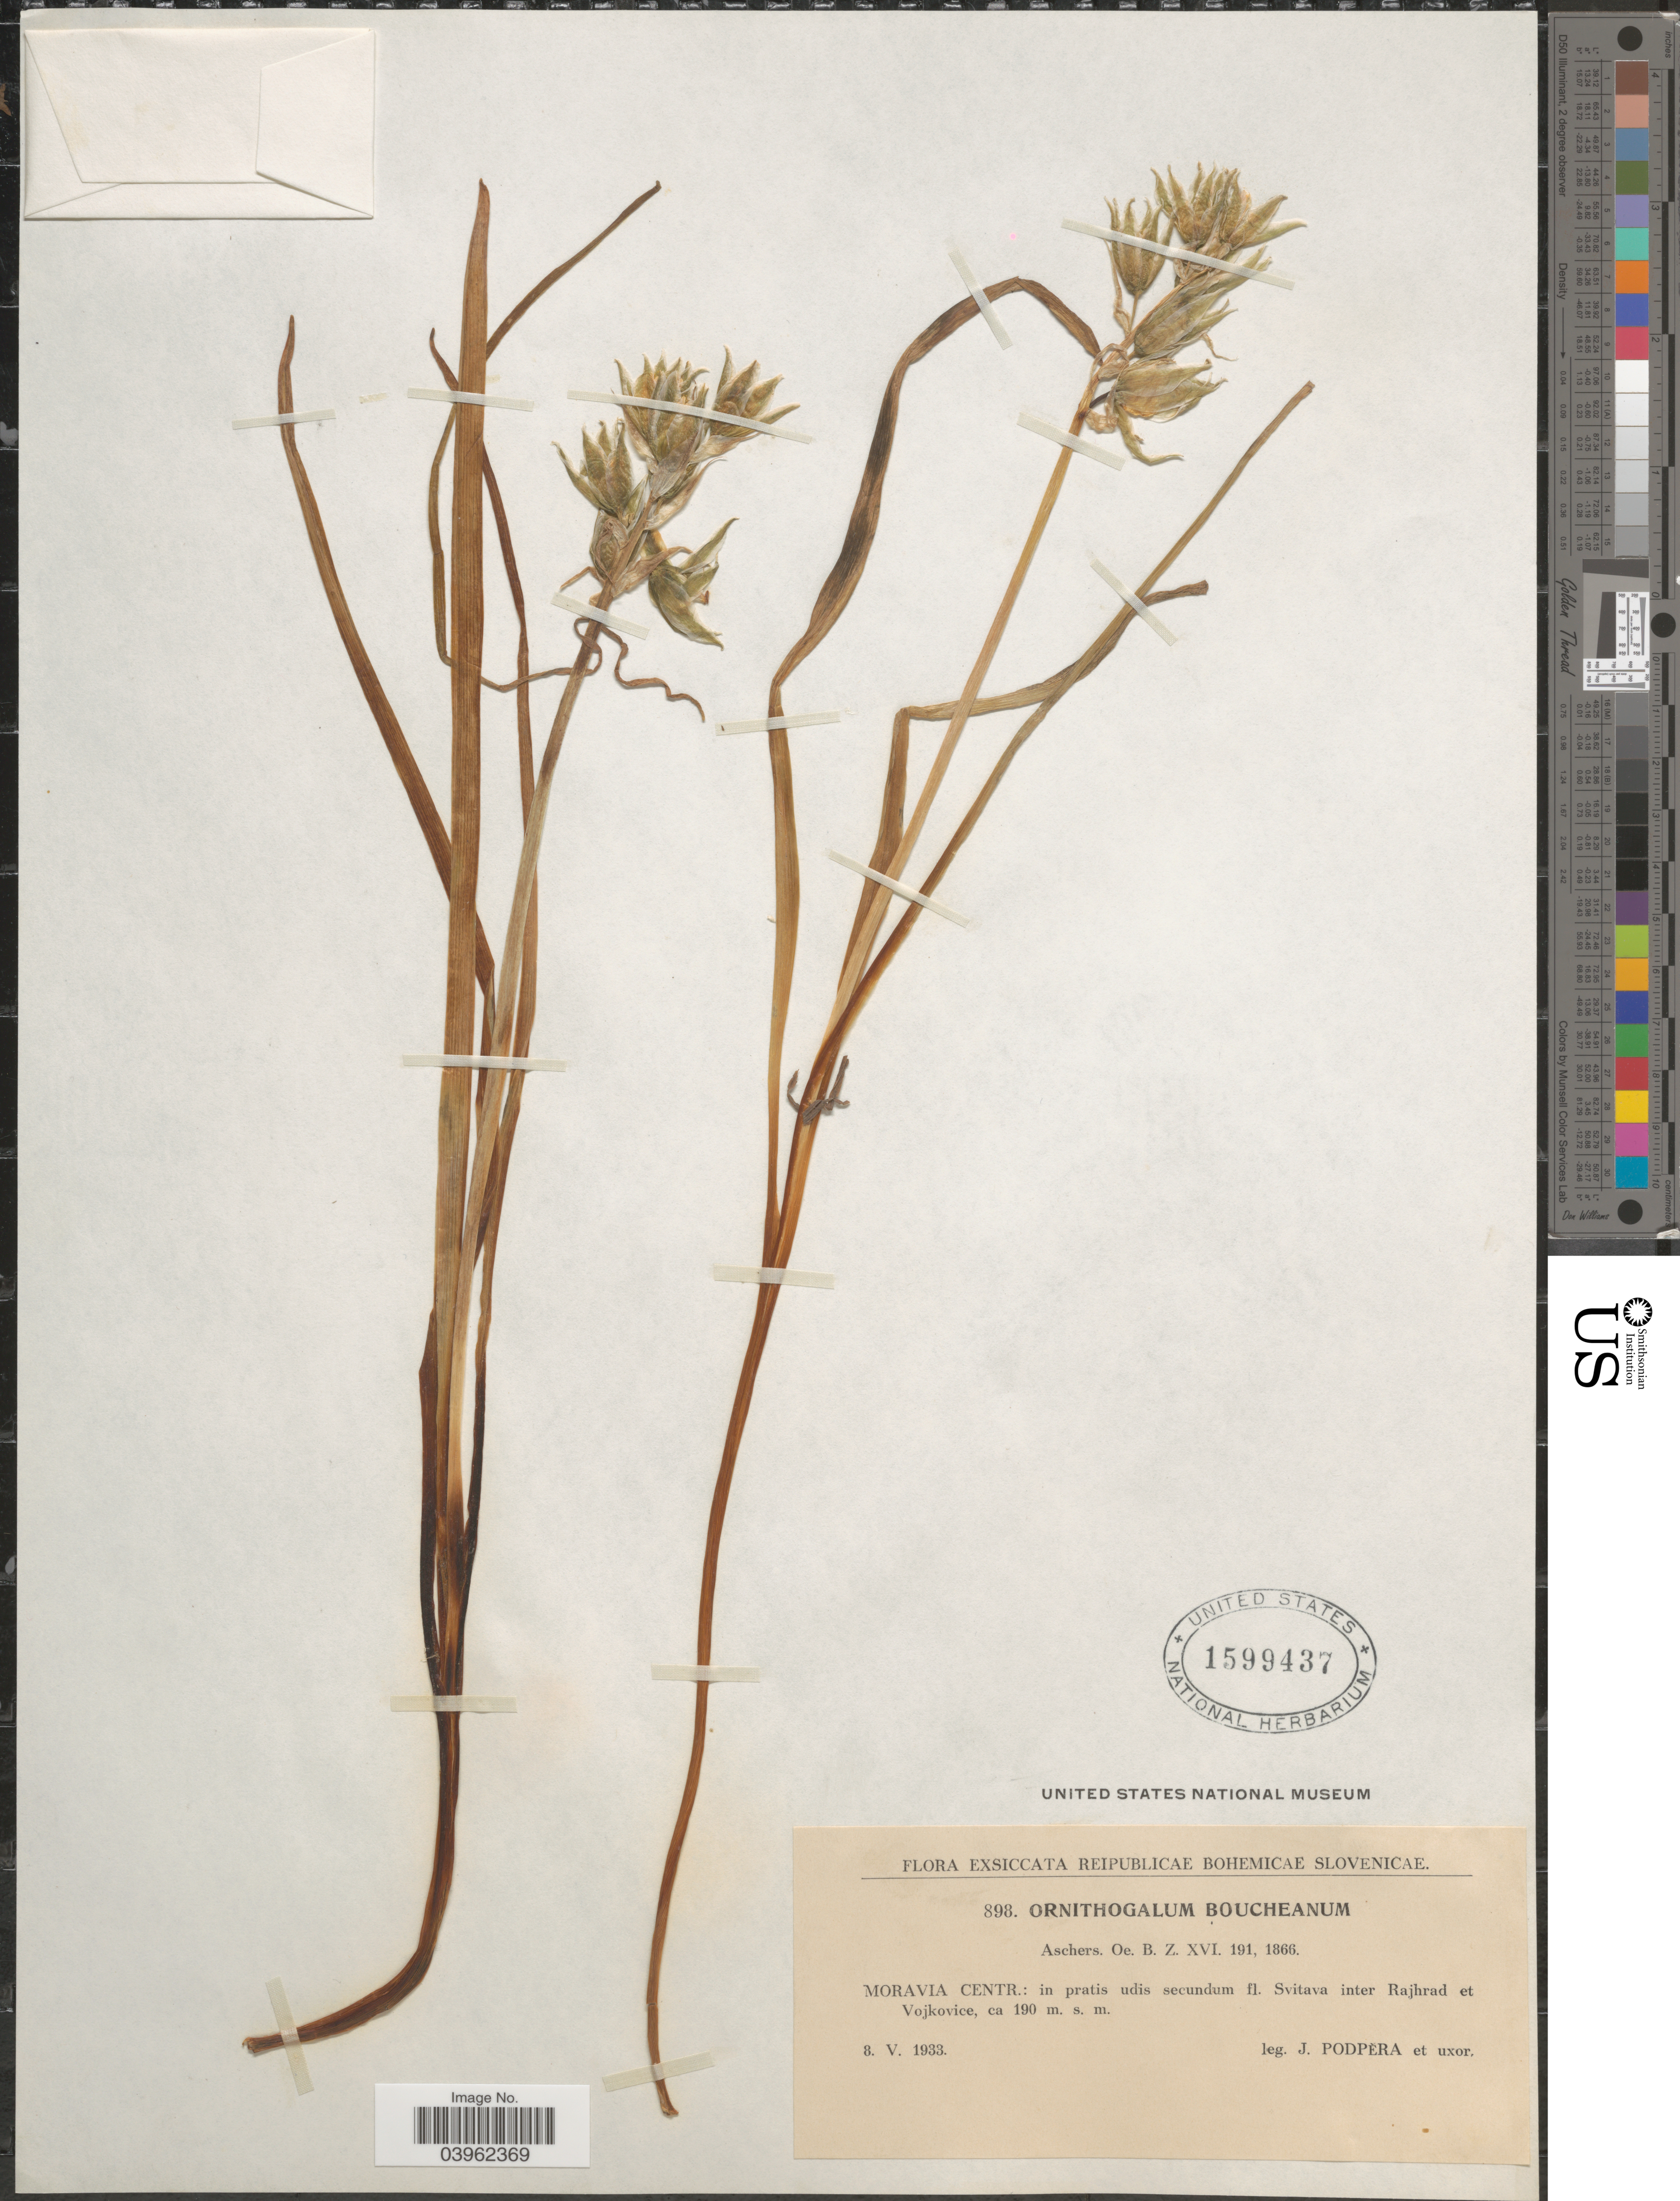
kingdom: Plantae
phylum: Tracheophyta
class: Liliopsida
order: Asparagales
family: Asparagaceae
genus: Ornithogalum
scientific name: Ornithogalum boucheanum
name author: (Kunth) Asch.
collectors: J. Podpera & Uxor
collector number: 898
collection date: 1933-05-08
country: Czechia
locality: Reipublicae Bohemicae Slovenicae. Moravia Centr.: in pratis udis secundum fl. Svitava inter Rajhrad et Vojkovice.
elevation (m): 190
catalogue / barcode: US 1599437